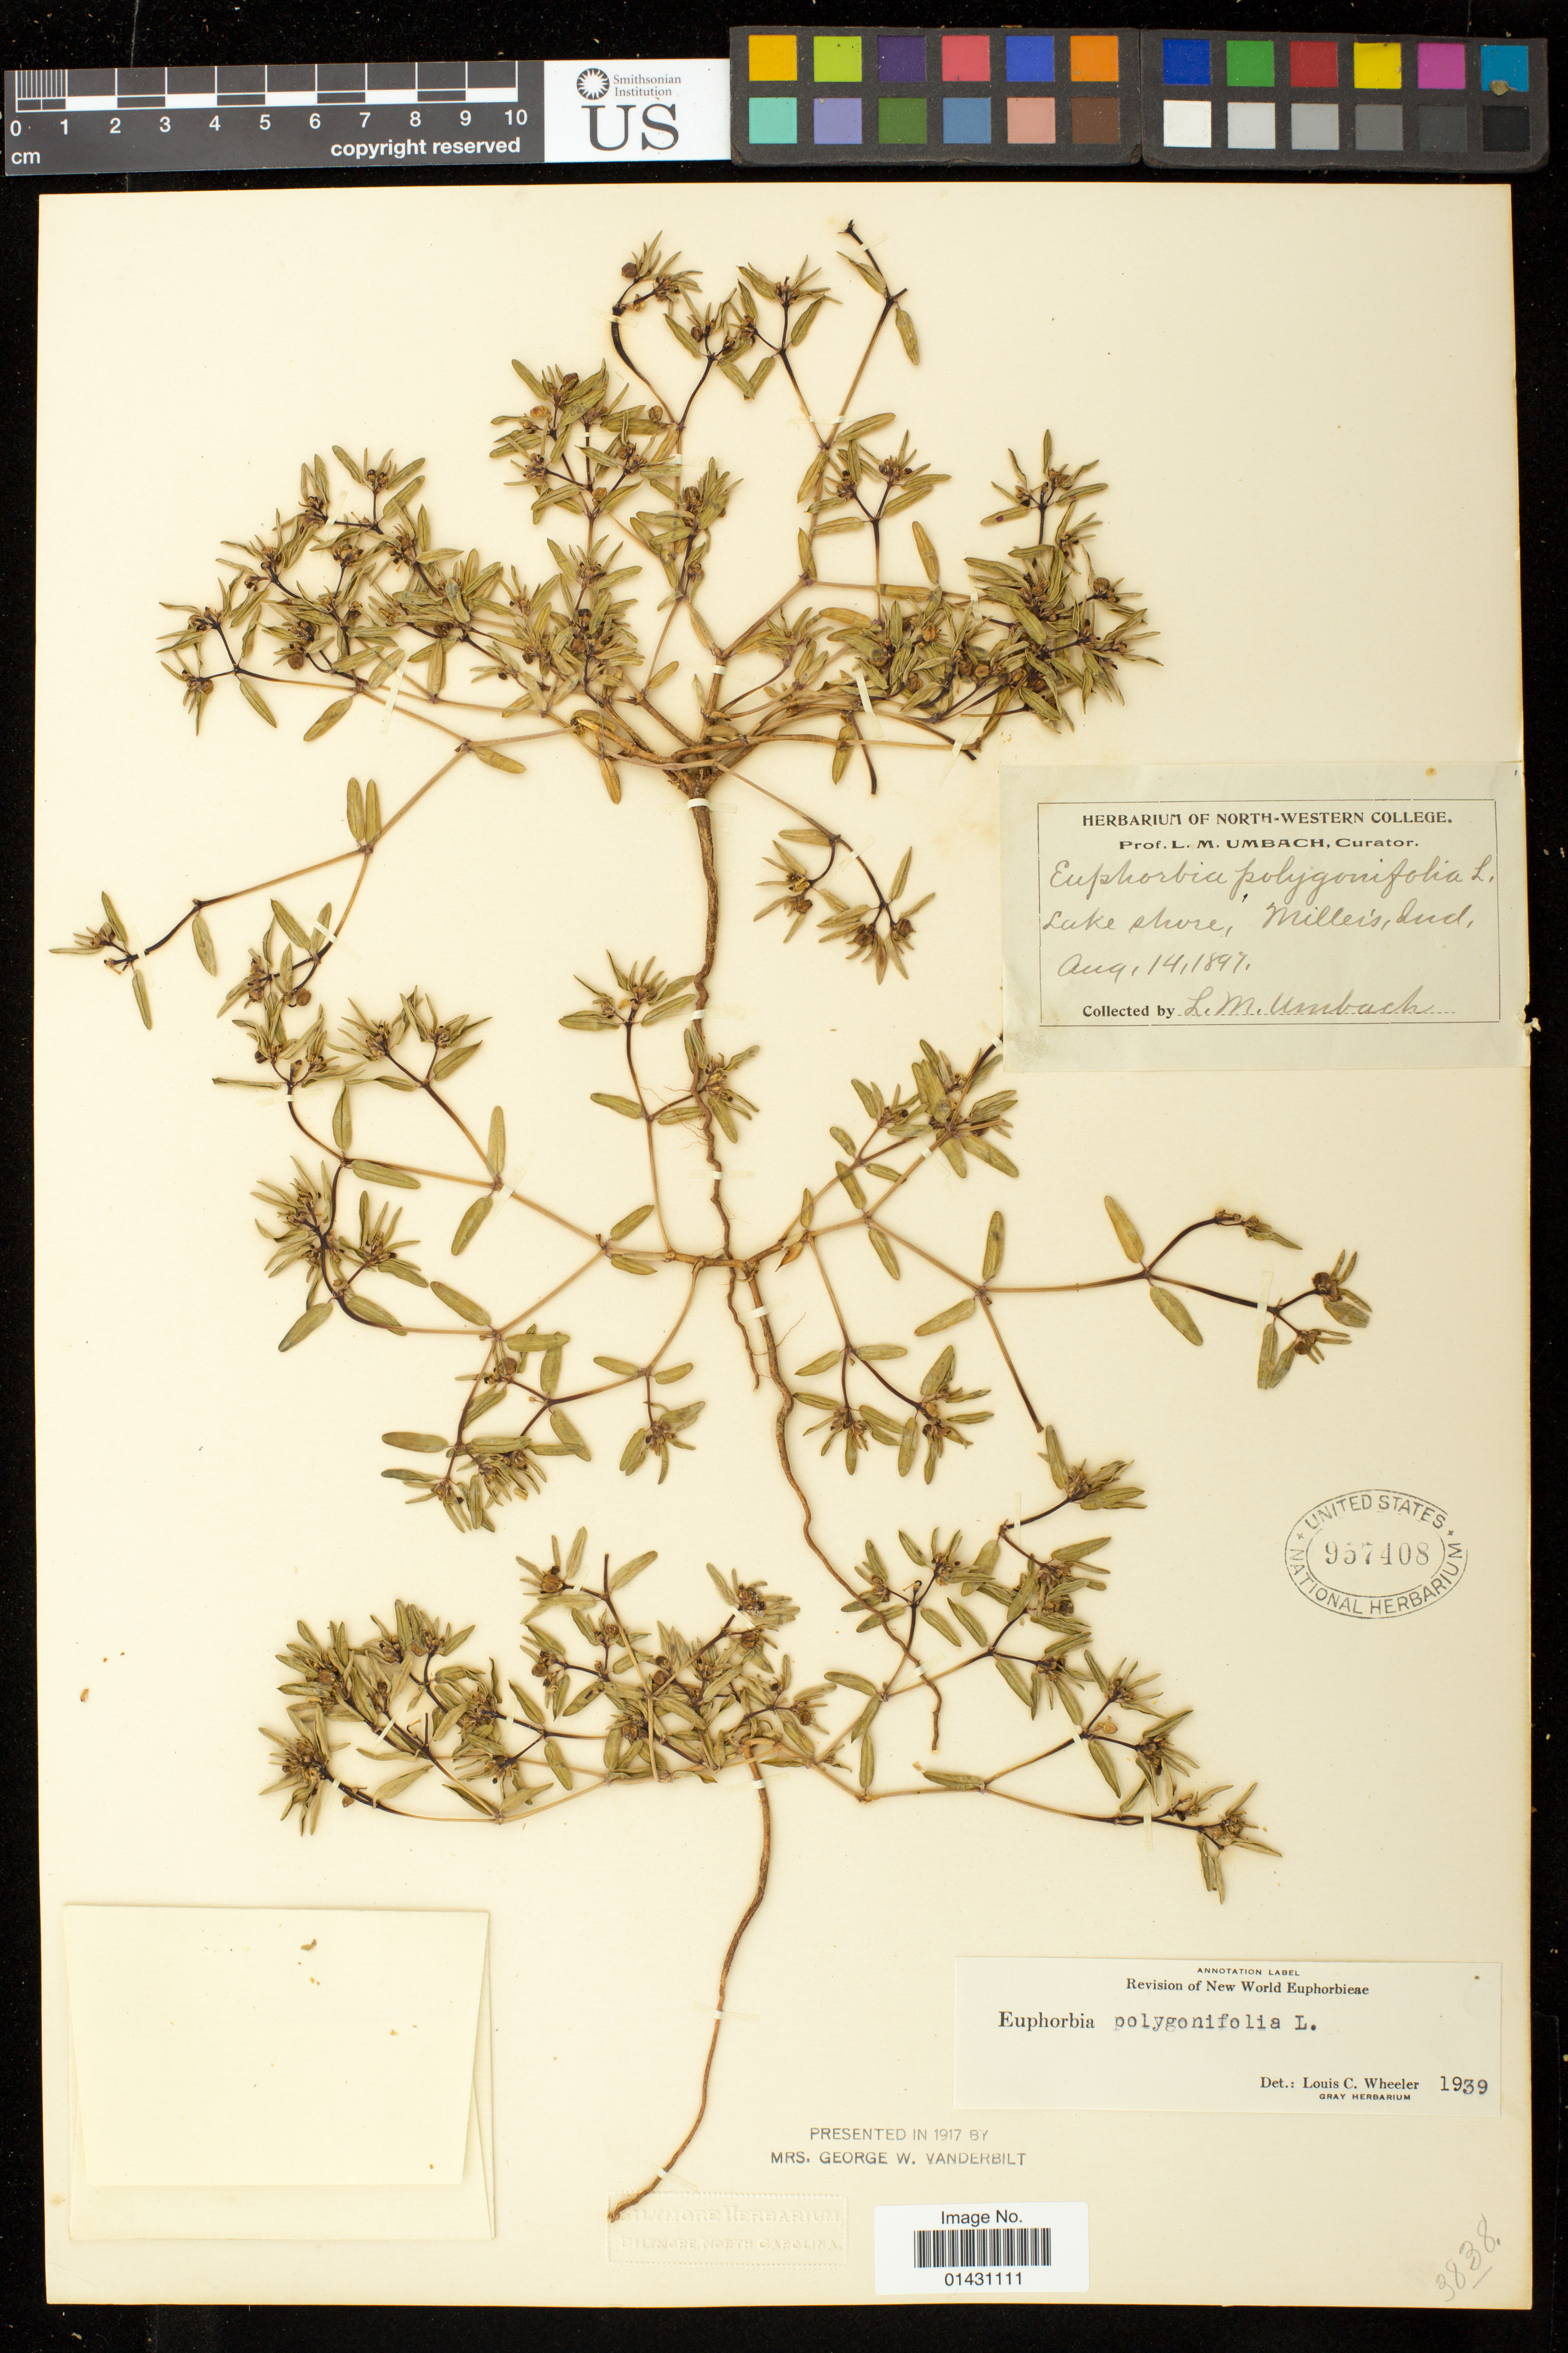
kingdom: Plantae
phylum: Tracheophyta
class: Magnoliopsida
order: Malpighiales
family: Euphorbiaceae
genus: Euphorbia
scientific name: Euphorbia polygonifolia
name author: L.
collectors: L. M. Umbach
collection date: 1897-08-14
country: United States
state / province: Indiana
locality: Miller's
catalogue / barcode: US 957408